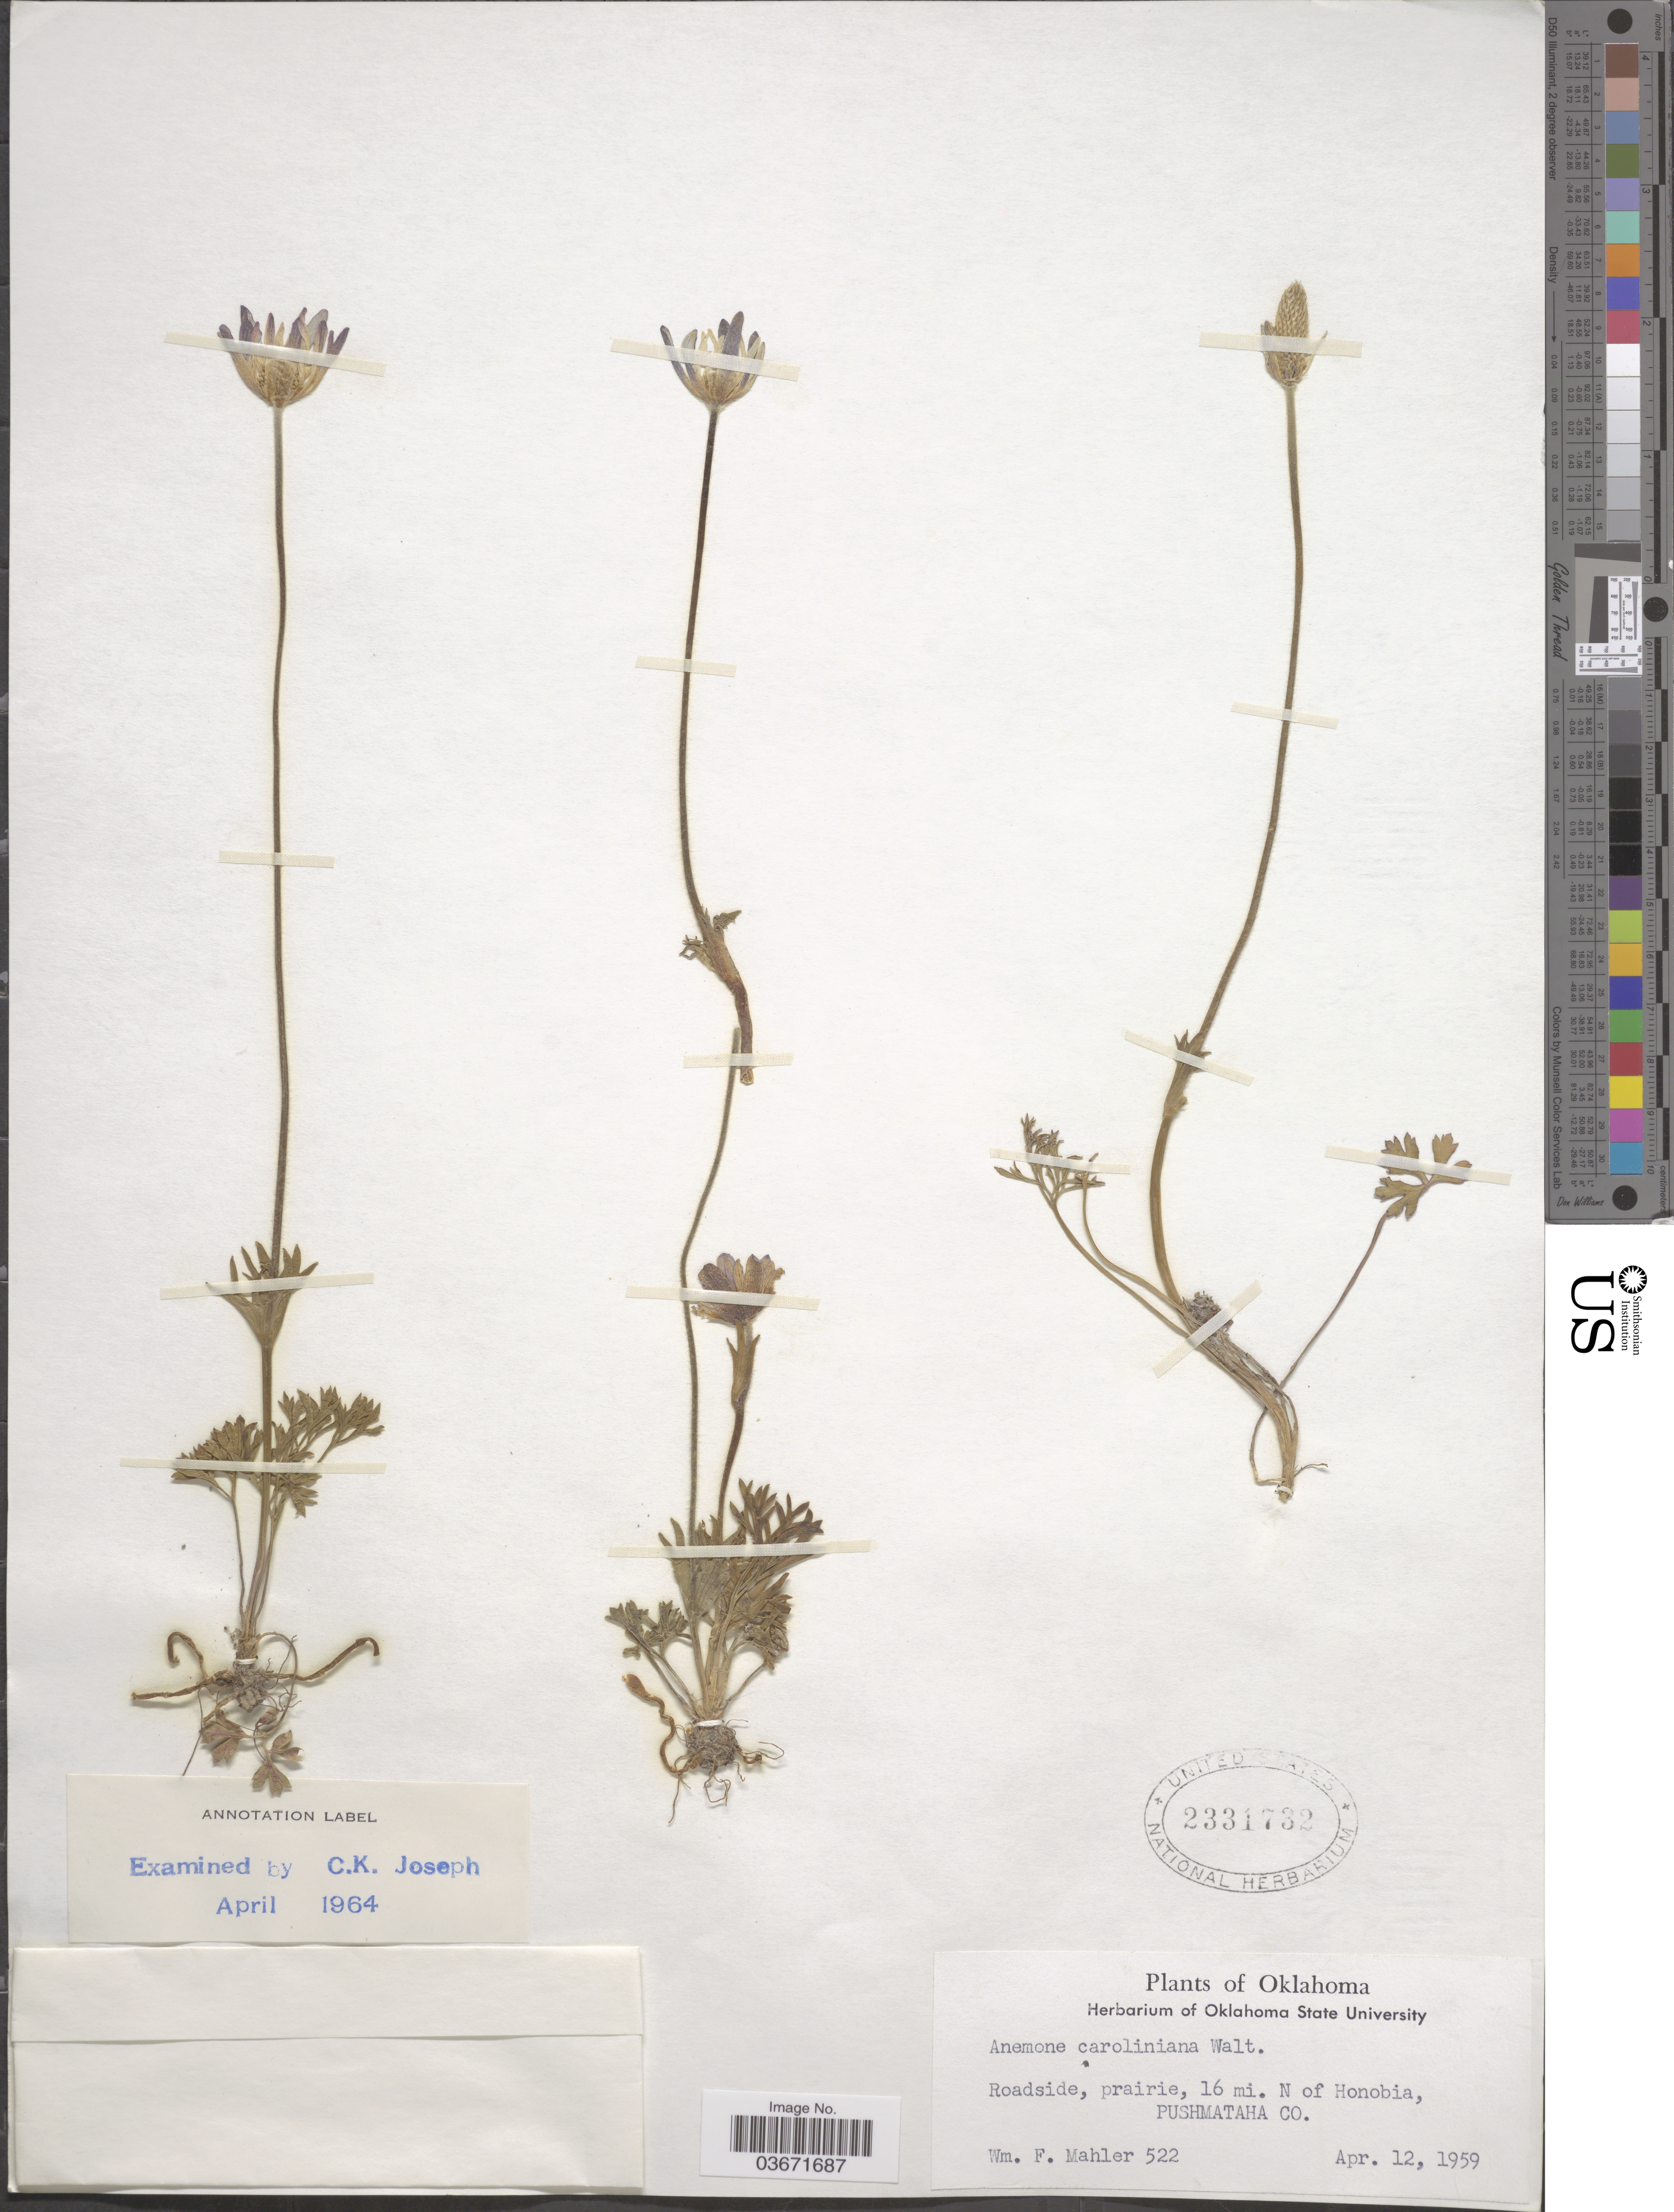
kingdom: Plantae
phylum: Tracheophyta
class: Magnoliopsida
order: Ranunculales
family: Ranunculaceae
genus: Anemone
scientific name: Anemone caroliniana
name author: Walter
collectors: W. F. Mahler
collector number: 522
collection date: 1959-04-12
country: United States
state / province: Oklahoma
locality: Roadside, prairie, 16 mi. N of Honobia, Pushmataha Co.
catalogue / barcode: US 2331732